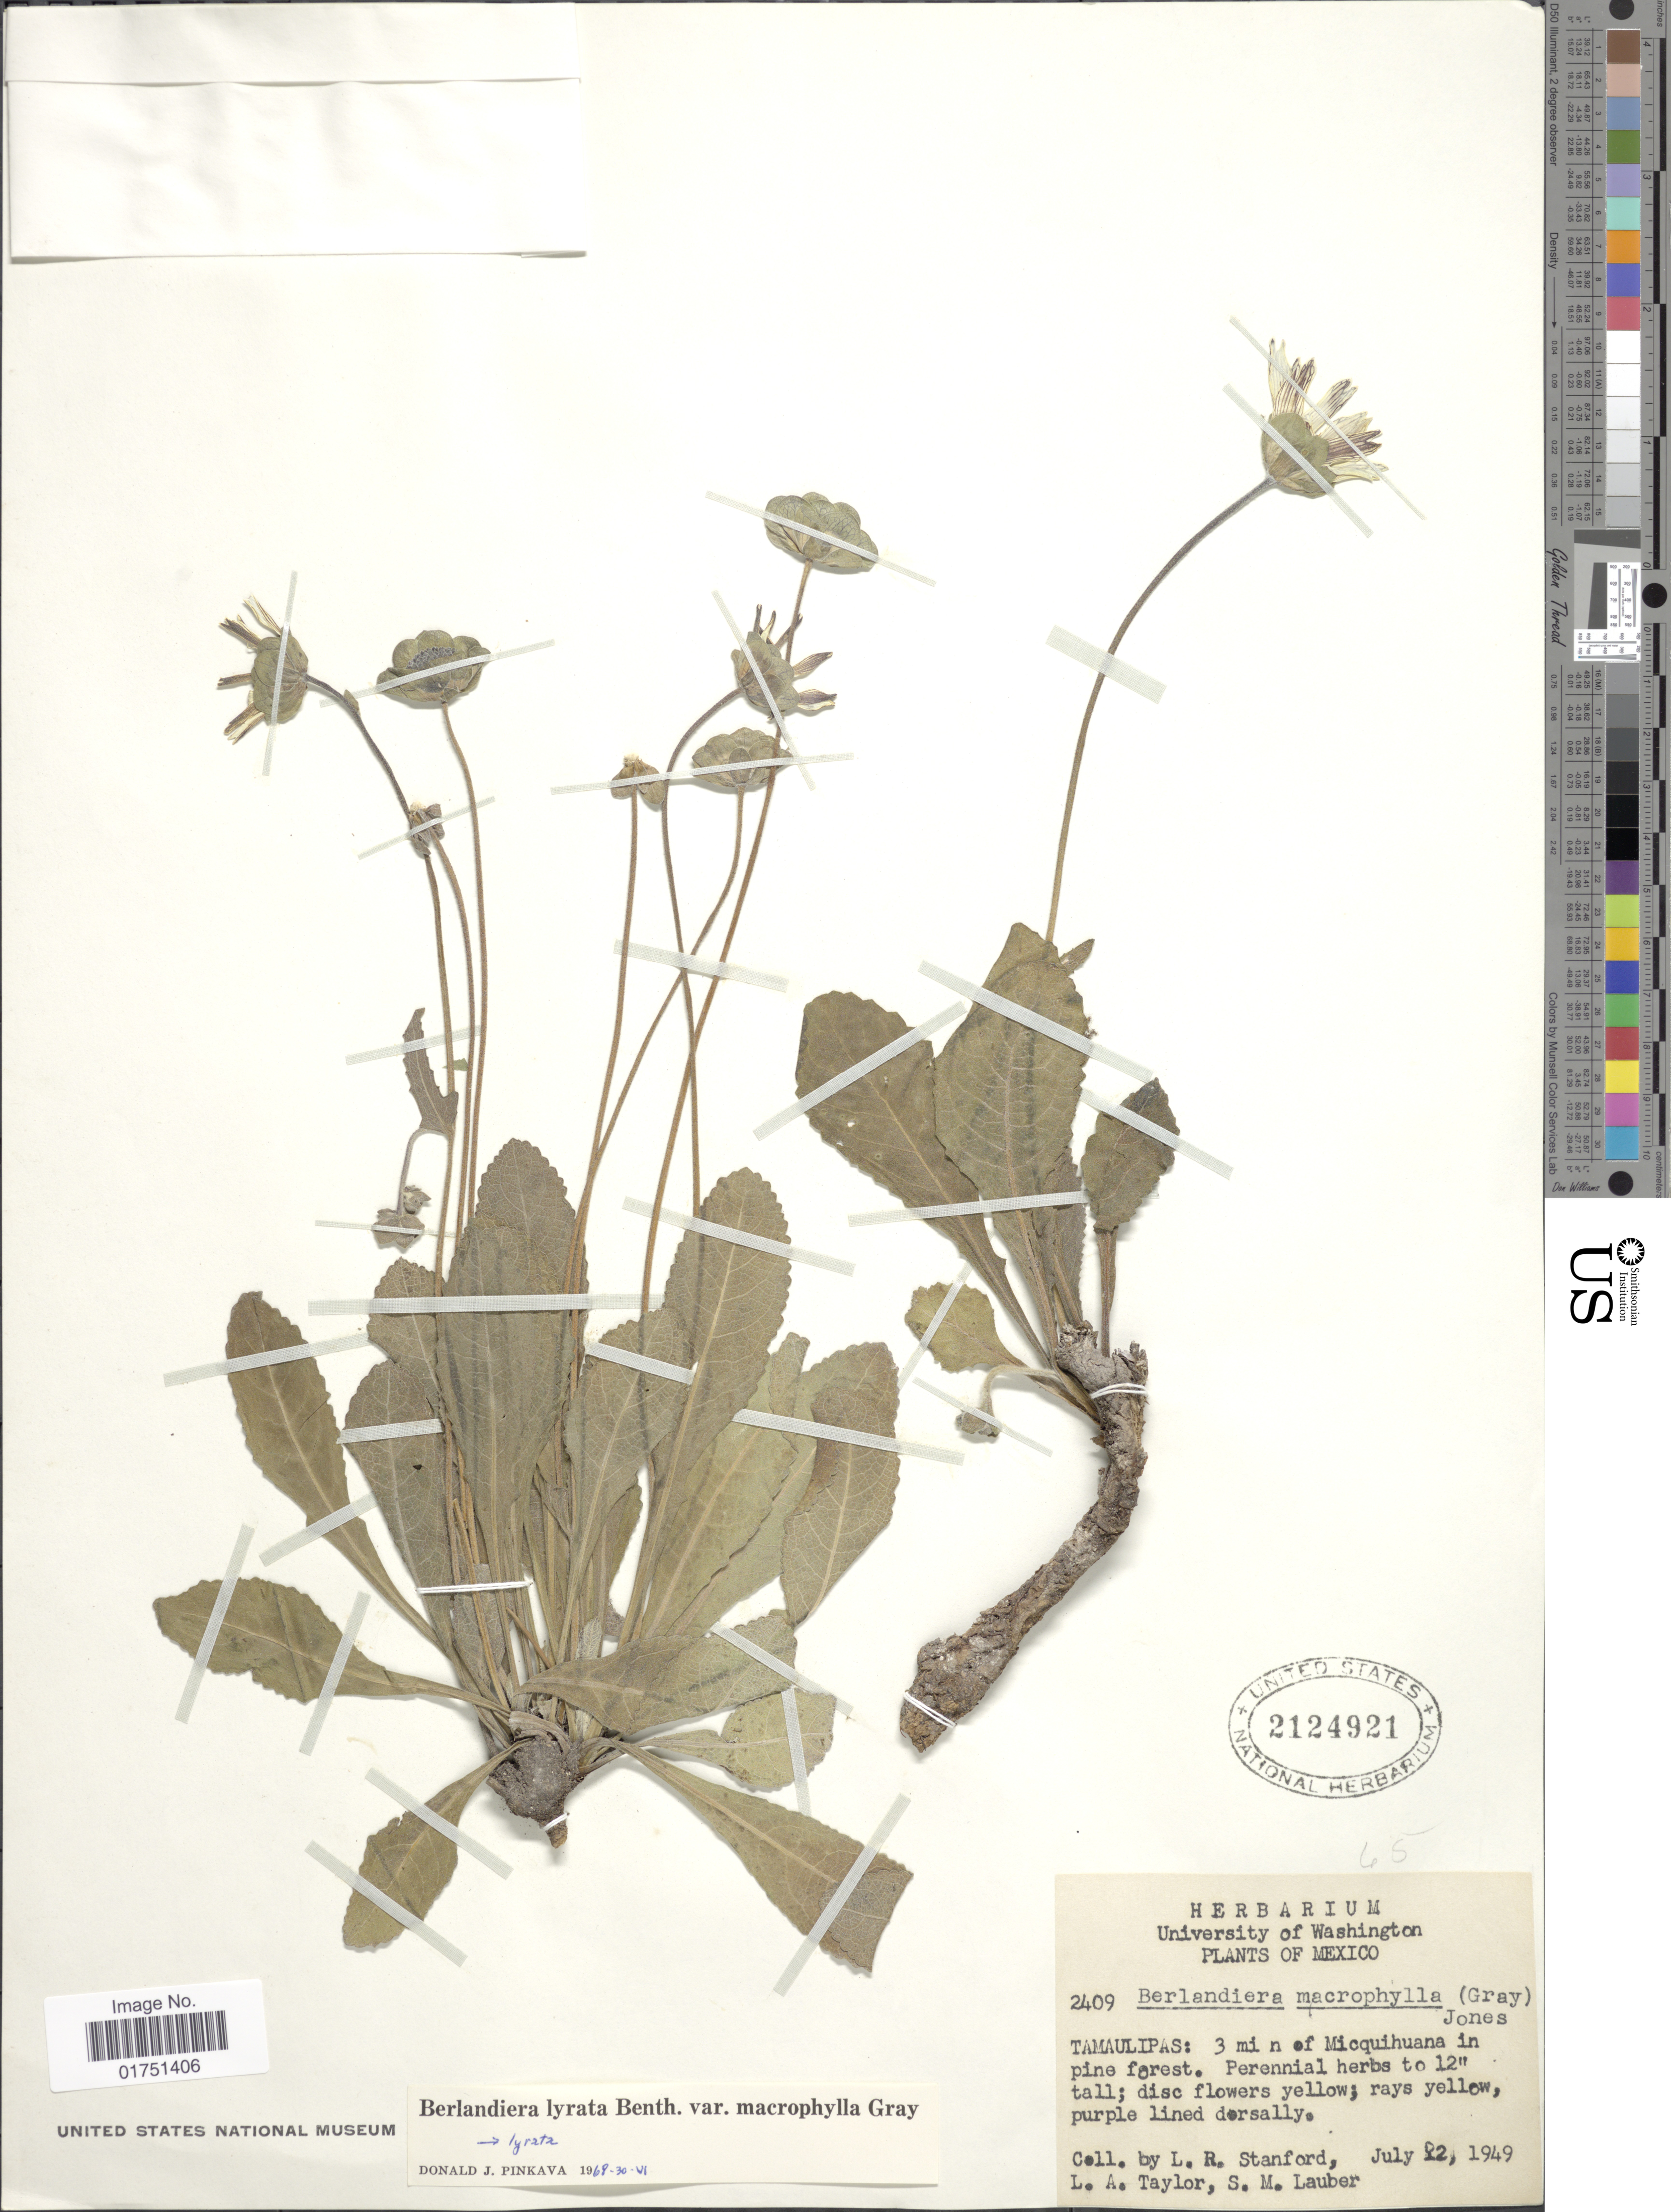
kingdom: Plantae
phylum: Tracheophyta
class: Magnoliopsida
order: Asterales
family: Asteraceae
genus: Berlandiera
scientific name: Berlandiera lyrata var. macrophylla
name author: A. Gray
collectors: L. R. Stanford, L. A. Taylor & S. M. Lauber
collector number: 2409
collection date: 1949-07-22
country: Mexico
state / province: Tamaulipas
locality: Tamaulipas: 3 mi n of Micquihuana in pine forest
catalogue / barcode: US 2124921